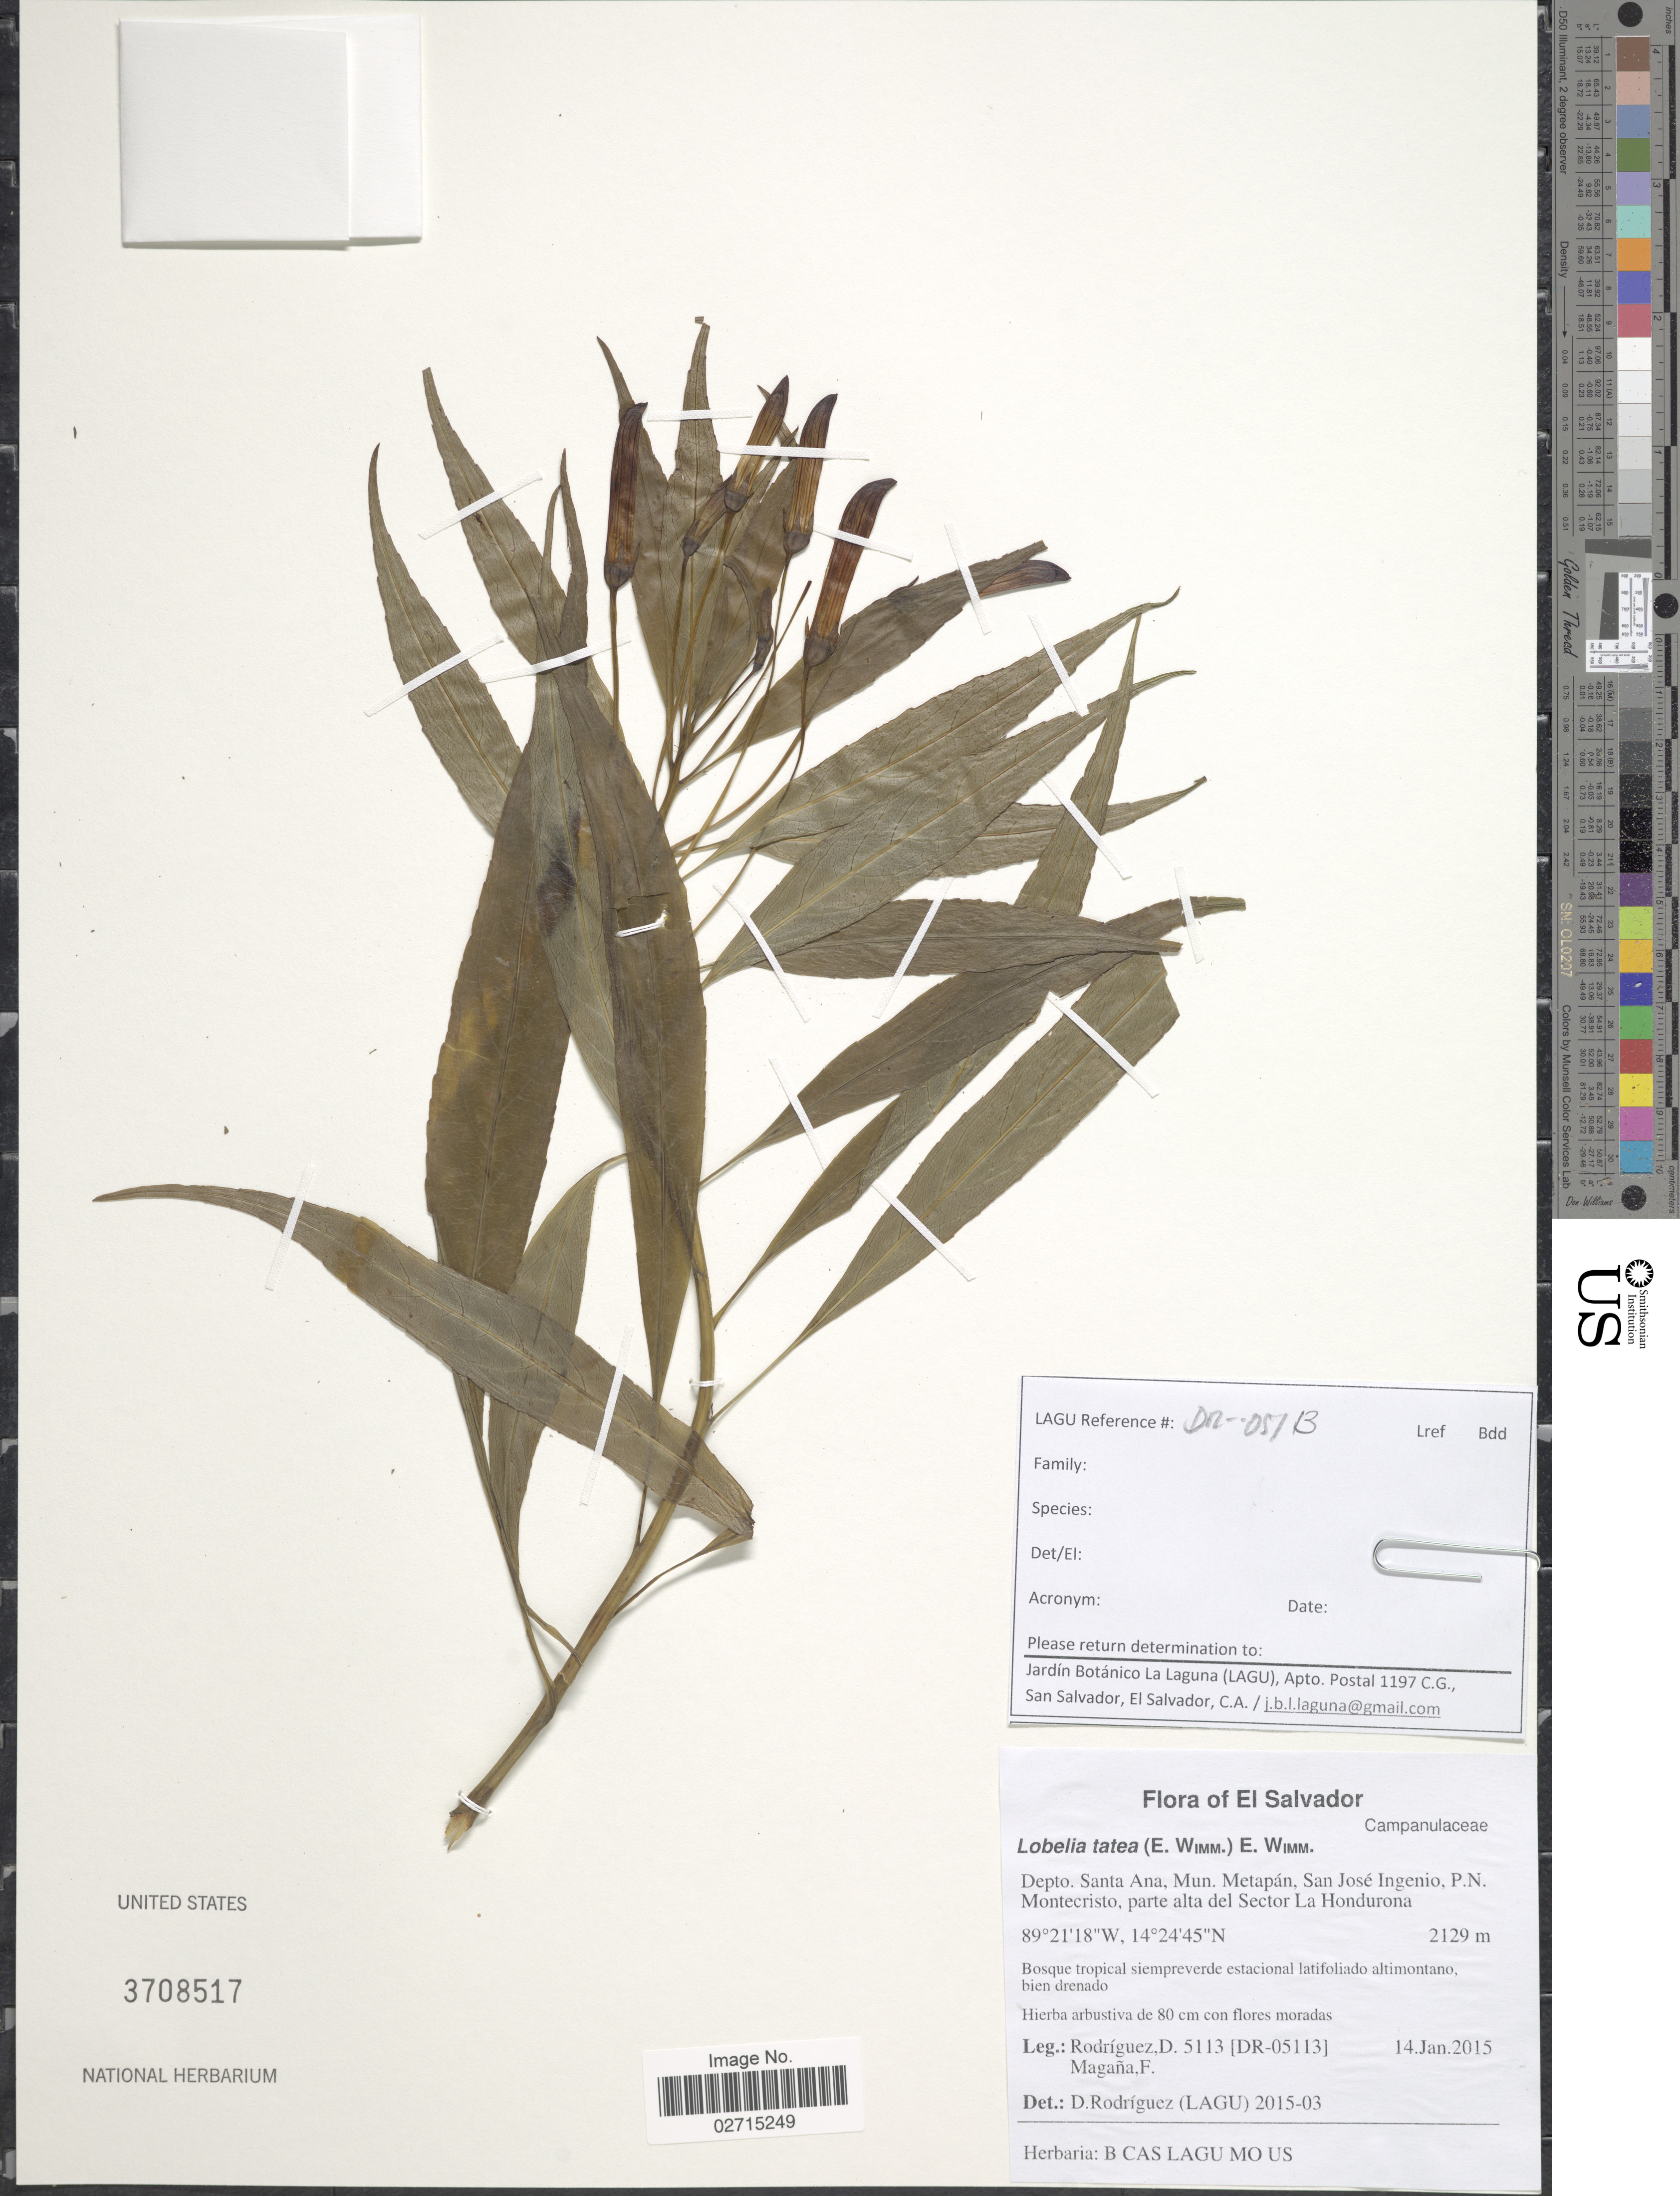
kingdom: Plantae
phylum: Tracheophyta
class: Magnoliopsida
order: Asterales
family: Campanulaceae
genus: Lobelia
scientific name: Lobelia tatea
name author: (E. Wimm.) E. Wimm.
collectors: D. Rodriguez & F. Magaña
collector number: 5113 [DR-05113]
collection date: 2015-01-14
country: El Salvador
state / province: Santa Ana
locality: Depto. Santa Ana, Mun. Metapán, San José Ingenio, P.N. Montecristo, parte alta del Sector La Hondurona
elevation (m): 2129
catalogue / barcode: US 3708517